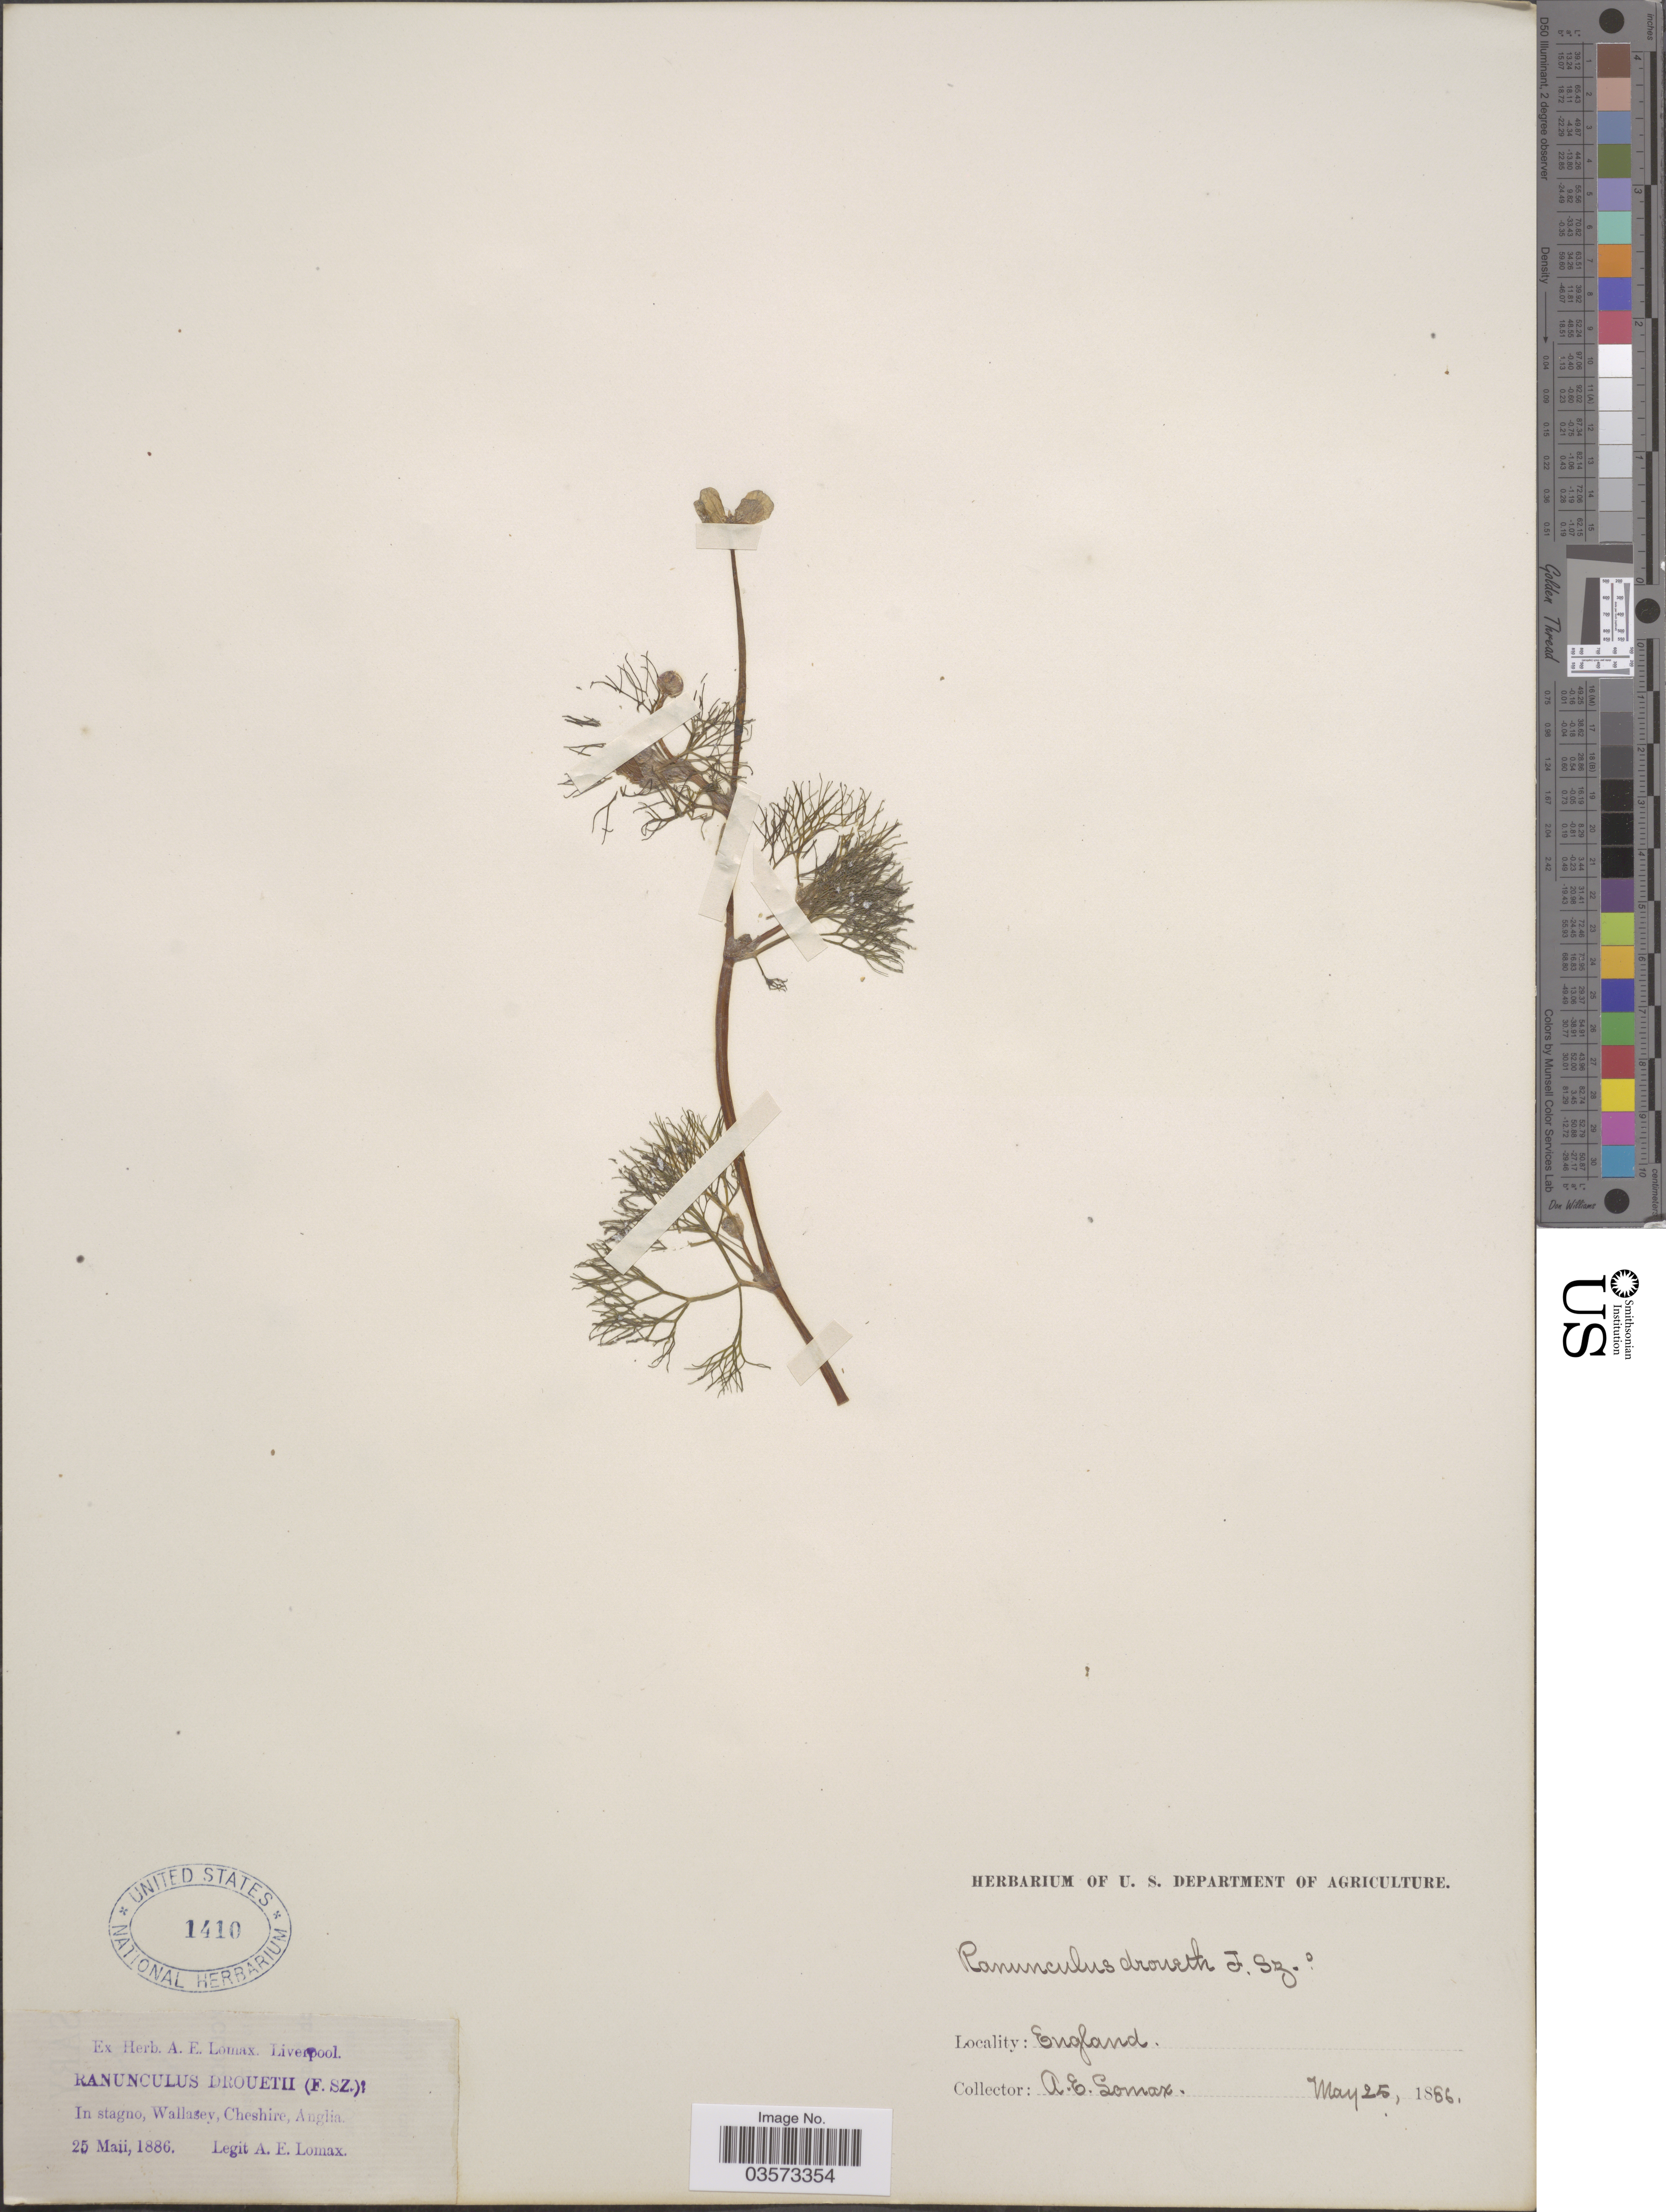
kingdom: Plantae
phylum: Tracheophyta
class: Magnoliopsida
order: Ranunculales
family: Ranunculaceae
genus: Ranunculus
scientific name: Ranunculus trichophyllus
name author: Chaix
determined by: Strong, Mark T., (BOT), Smithsonian Institution - National Museum of Natural History (UNITED STATES)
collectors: A. Lomax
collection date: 1886-05-25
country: United Kingdom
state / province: England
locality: In stagno, Wallasey, Cheshire, Anglia.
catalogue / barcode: US 1410